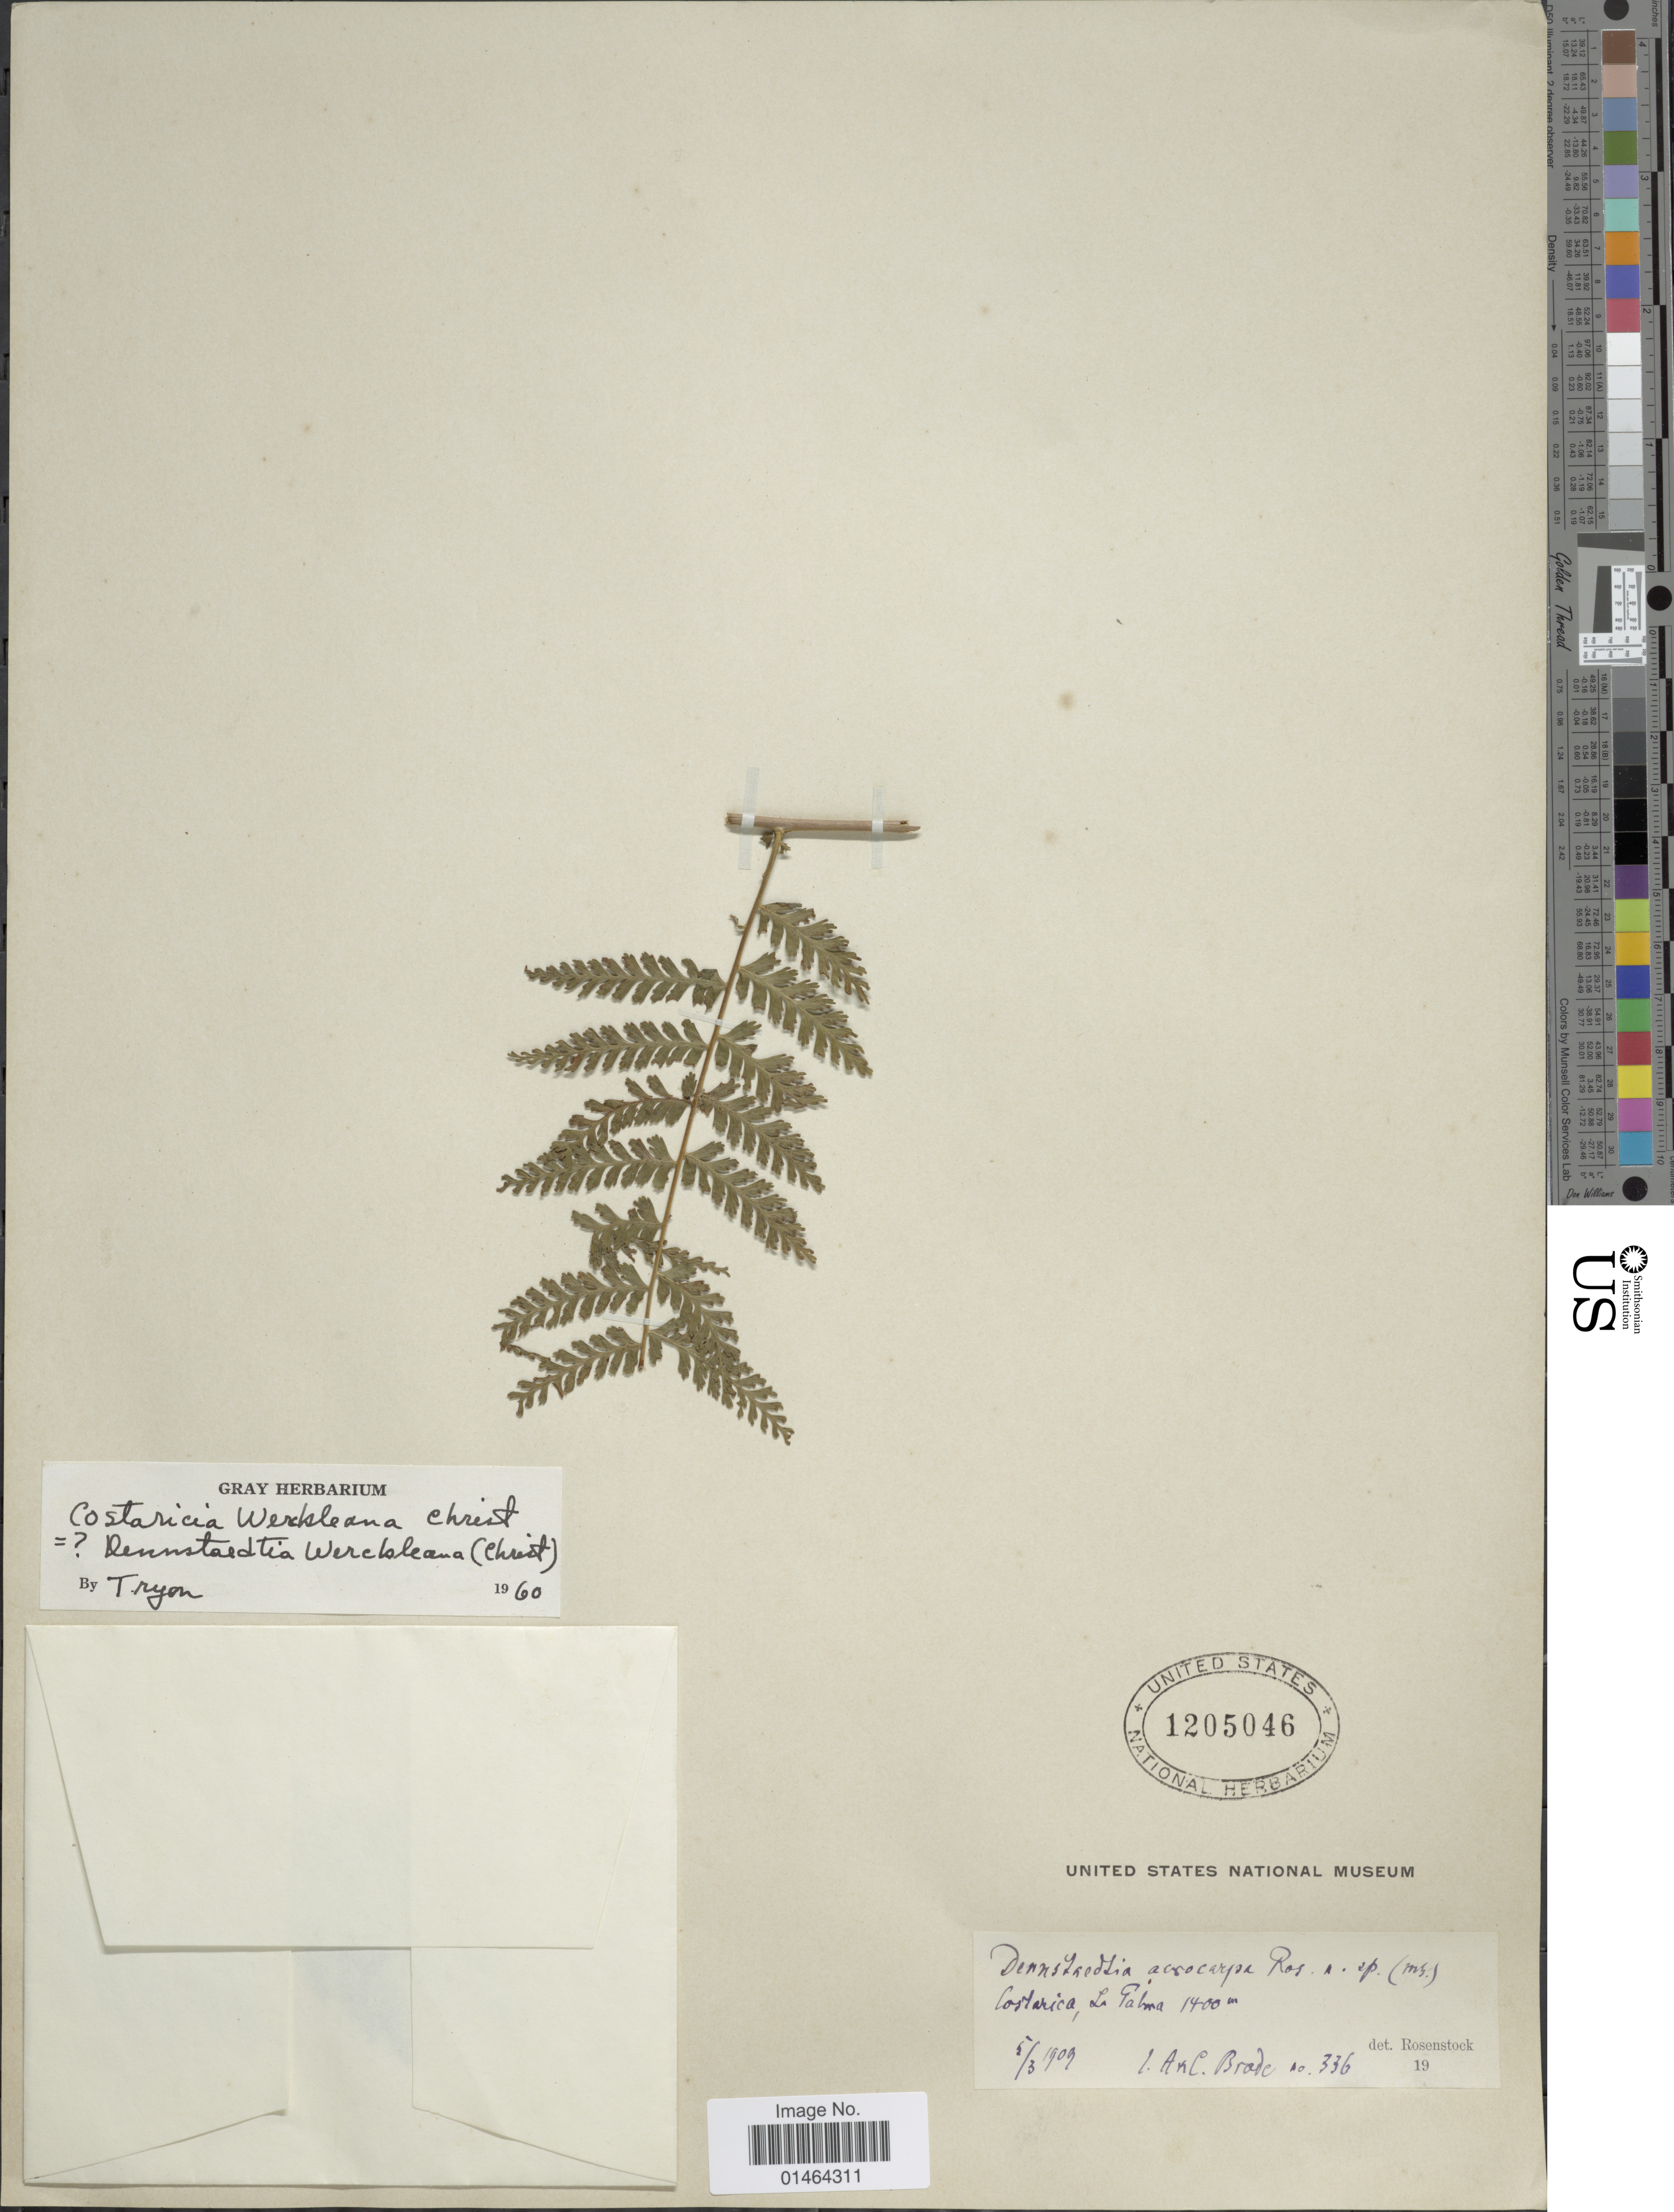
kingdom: Plantae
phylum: Tracheophyta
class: Polypodiopsida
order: Polypodiales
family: Dennstaedtiaceae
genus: Dennstaedtia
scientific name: Dennstaedtia werckleana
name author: (Christ) Navarr. & B. Øllg.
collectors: A. Brade & C. Brade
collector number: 336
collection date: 1909-03-05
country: Costa Rica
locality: La Palma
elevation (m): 1400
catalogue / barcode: US 1205046